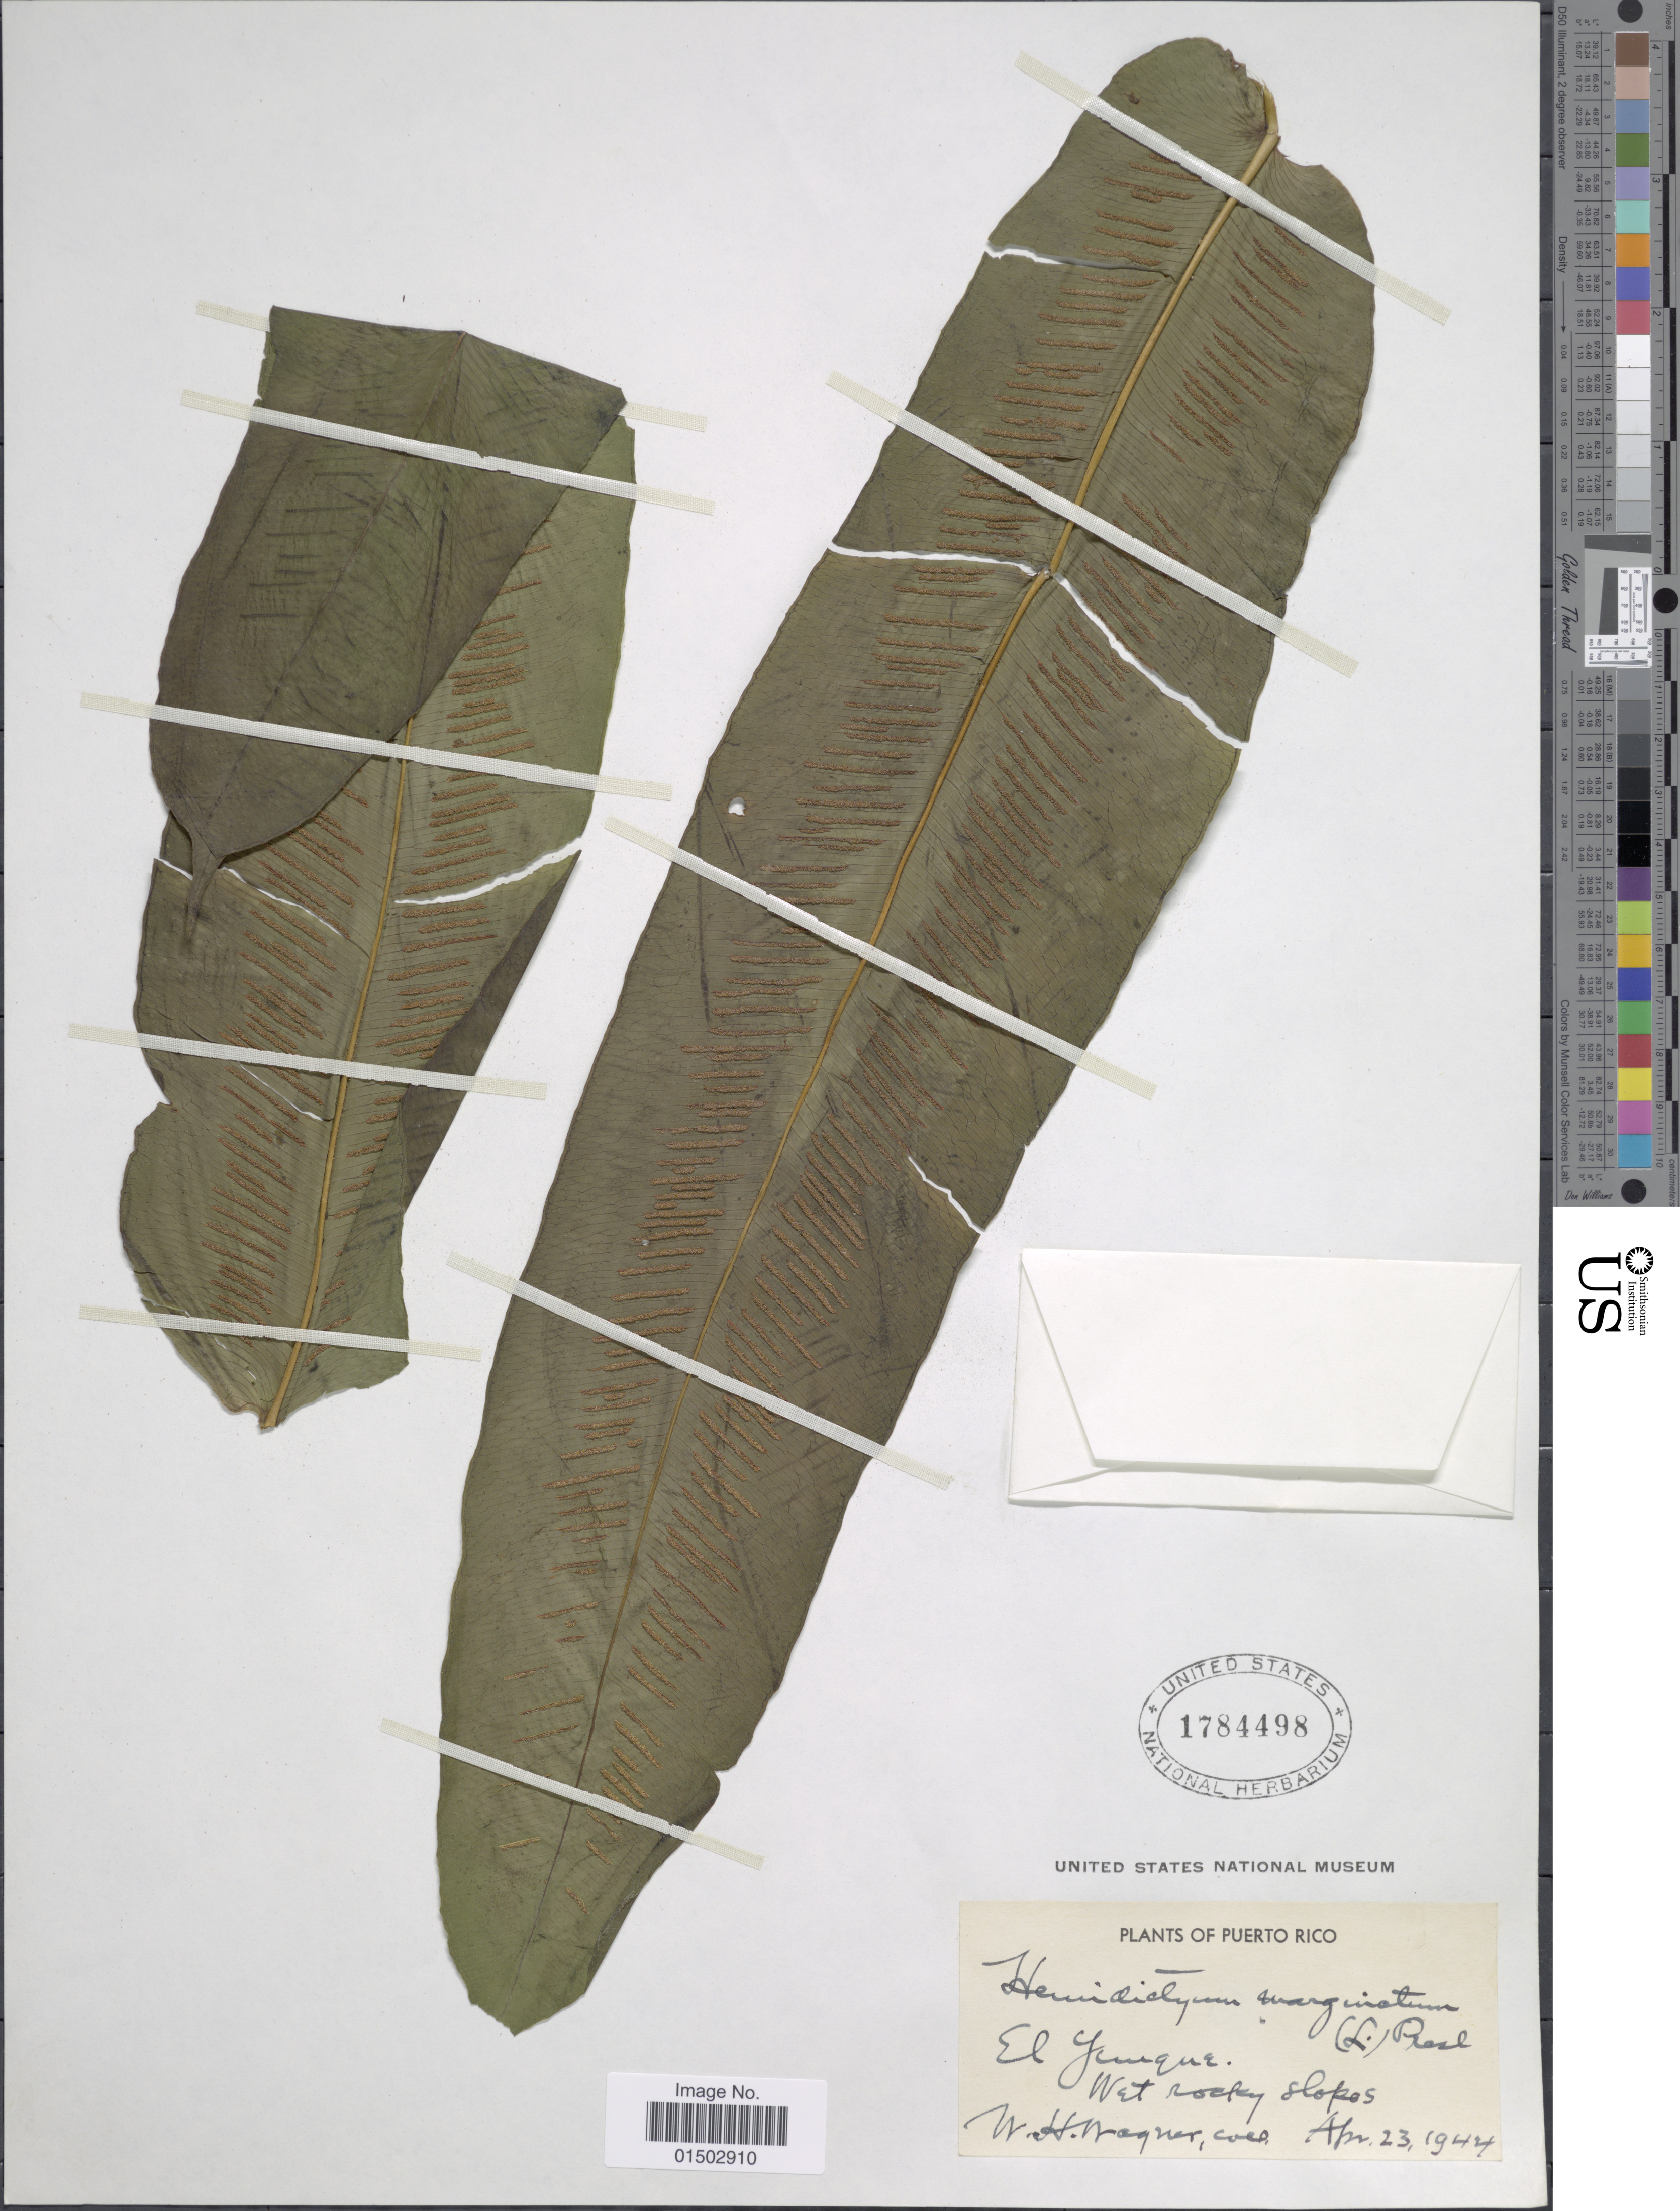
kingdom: Plantae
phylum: Tracheophyta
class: Polypodiopsida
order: Polypodiales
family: Hemidictyaceae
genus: Hemidictyum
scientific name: Hemidictyum marginatum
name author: (L.) C. Presl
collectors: W. H. Wagner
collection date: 1944-04-23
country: Puerto Rico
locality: El Yunque.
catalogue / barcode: US 1784498